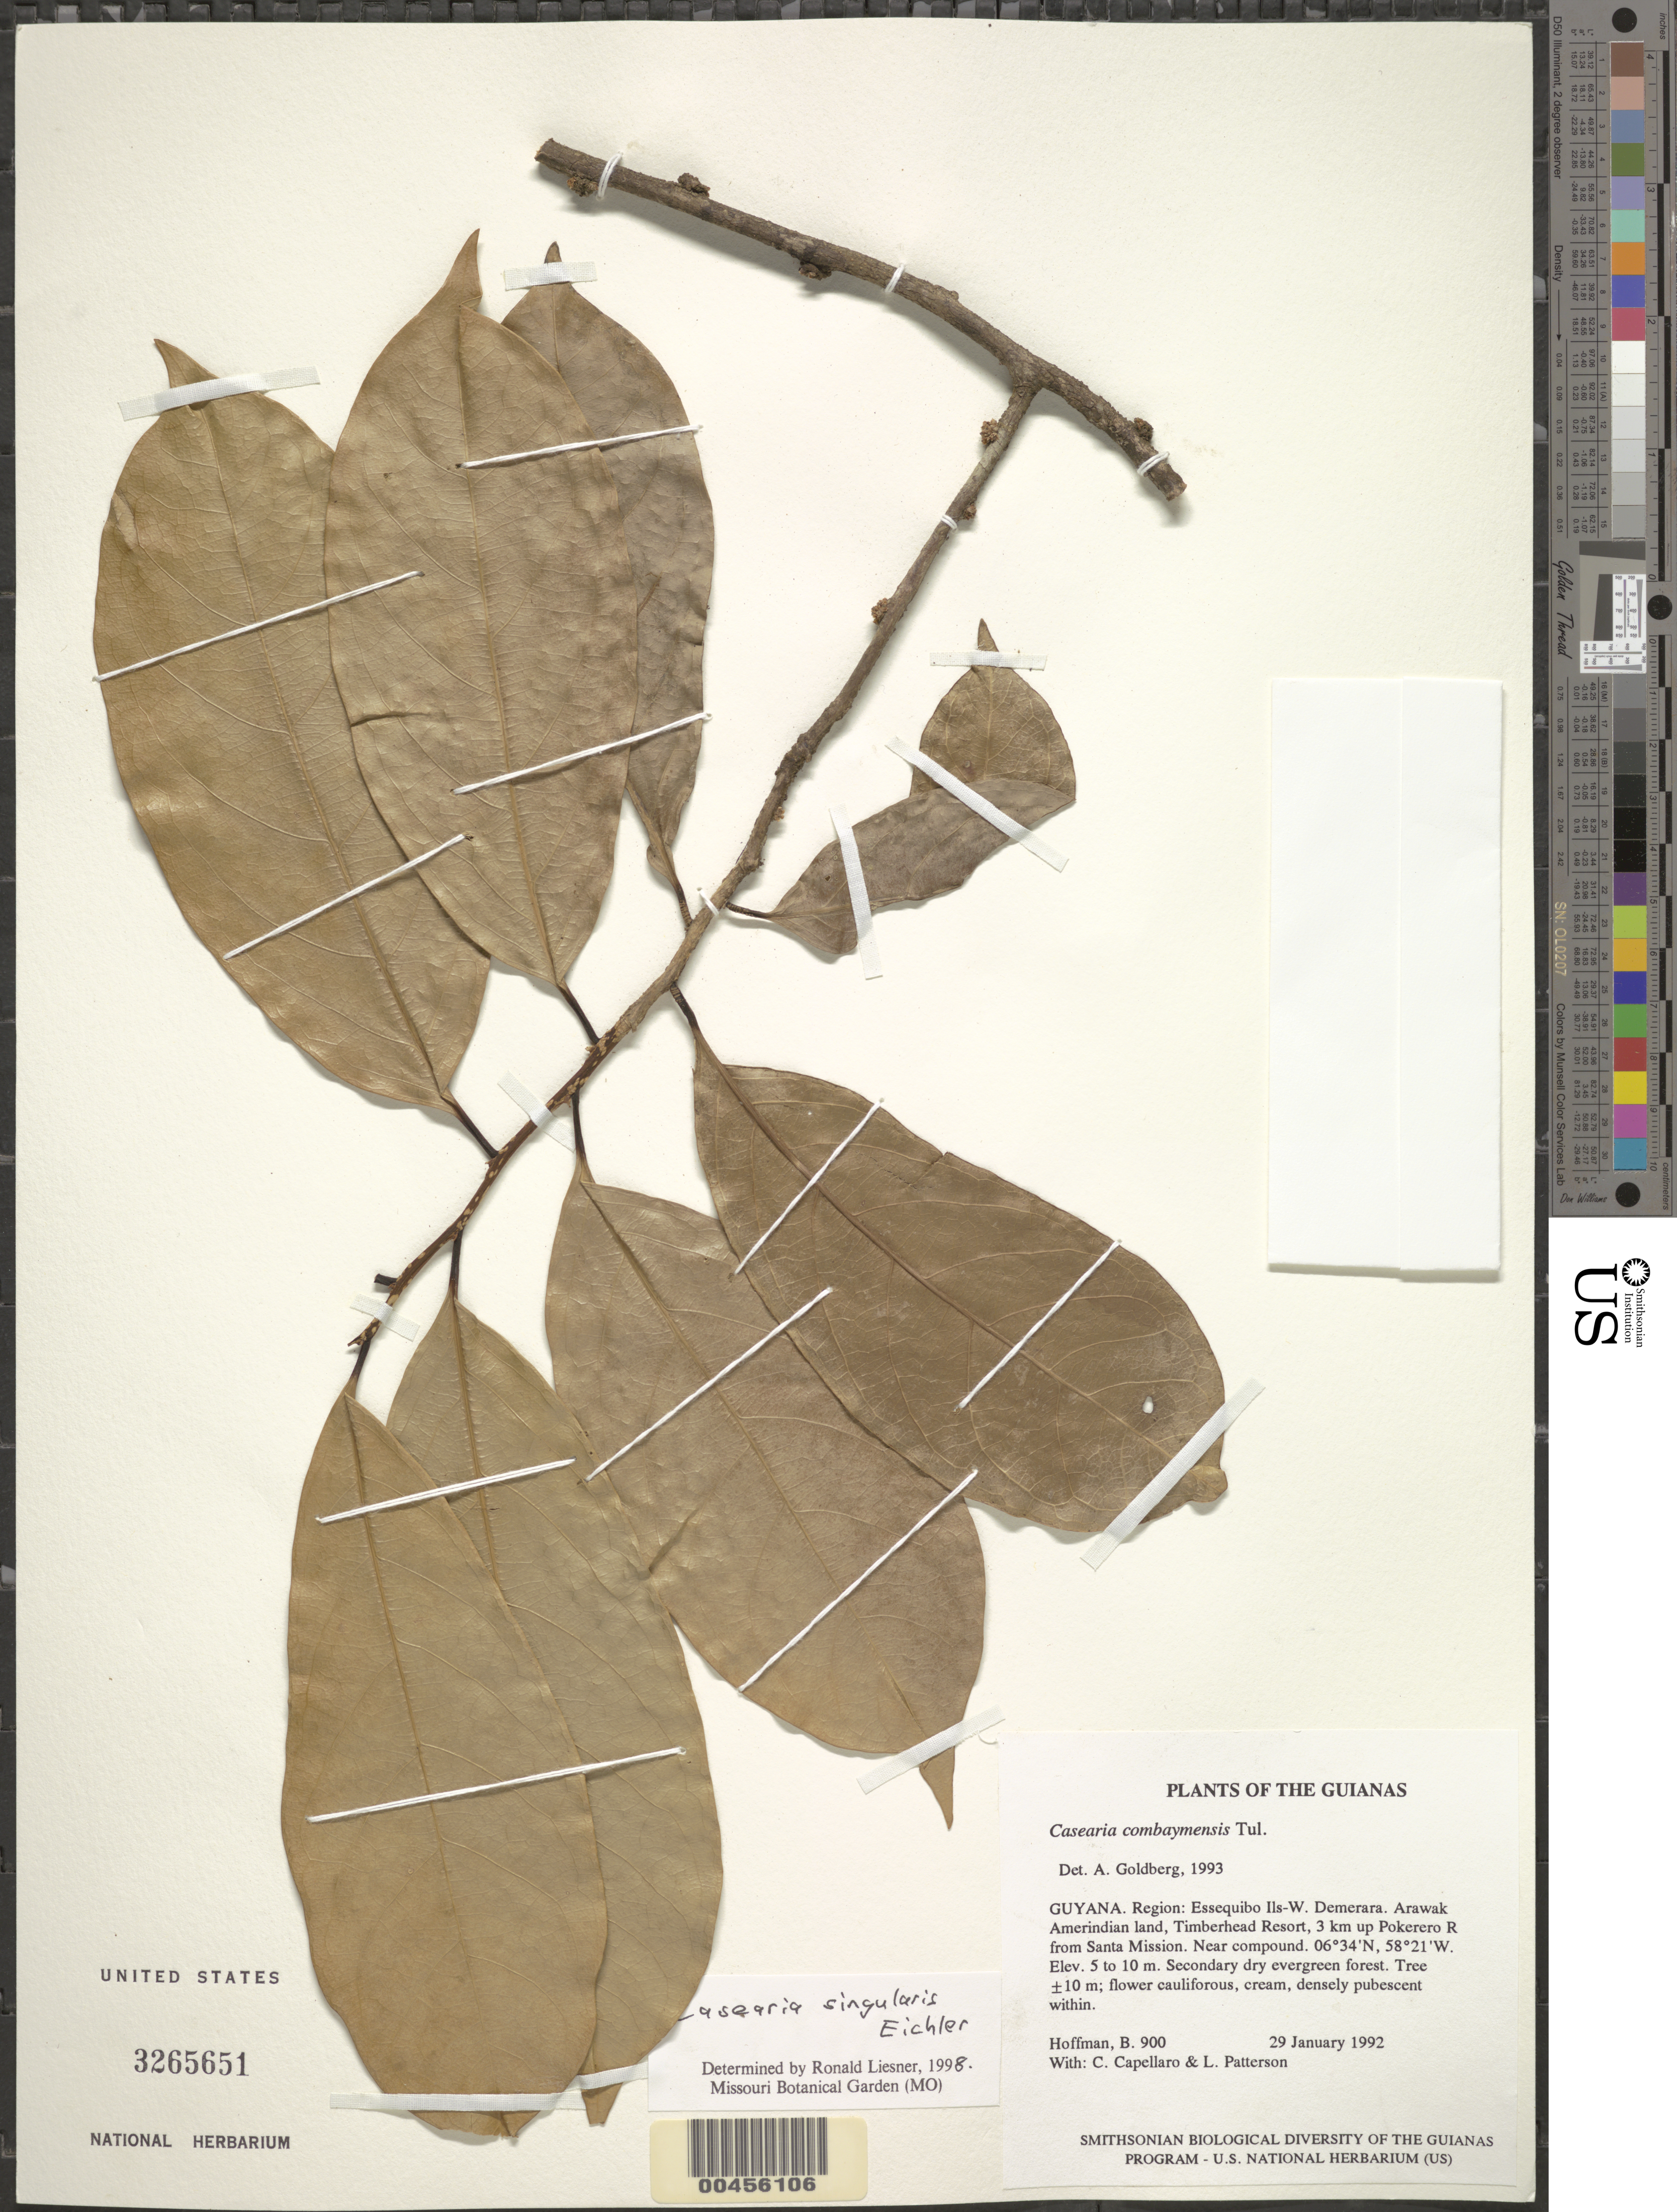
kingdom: Plantae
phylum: Tracheophyta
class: Magnoliopsida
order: Malpighiales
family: Salicaceae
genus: Casearia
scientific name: Casearia singularis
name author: Eichler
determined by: Liesner, R. L.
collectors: B. Hoffman, C. Capellaro & L. Patterson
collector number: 900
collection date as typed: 29 January 1992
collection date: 1992-01-29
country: Guyana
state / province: Essequibo Isl-W. Demerara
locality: Arawak Amerindian land, Timberhead Resort, 3 km up Pokerero River from Santa Mission. Near compound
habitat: Secondary dry evergreen forest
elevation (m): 5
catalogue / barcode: US 3265651